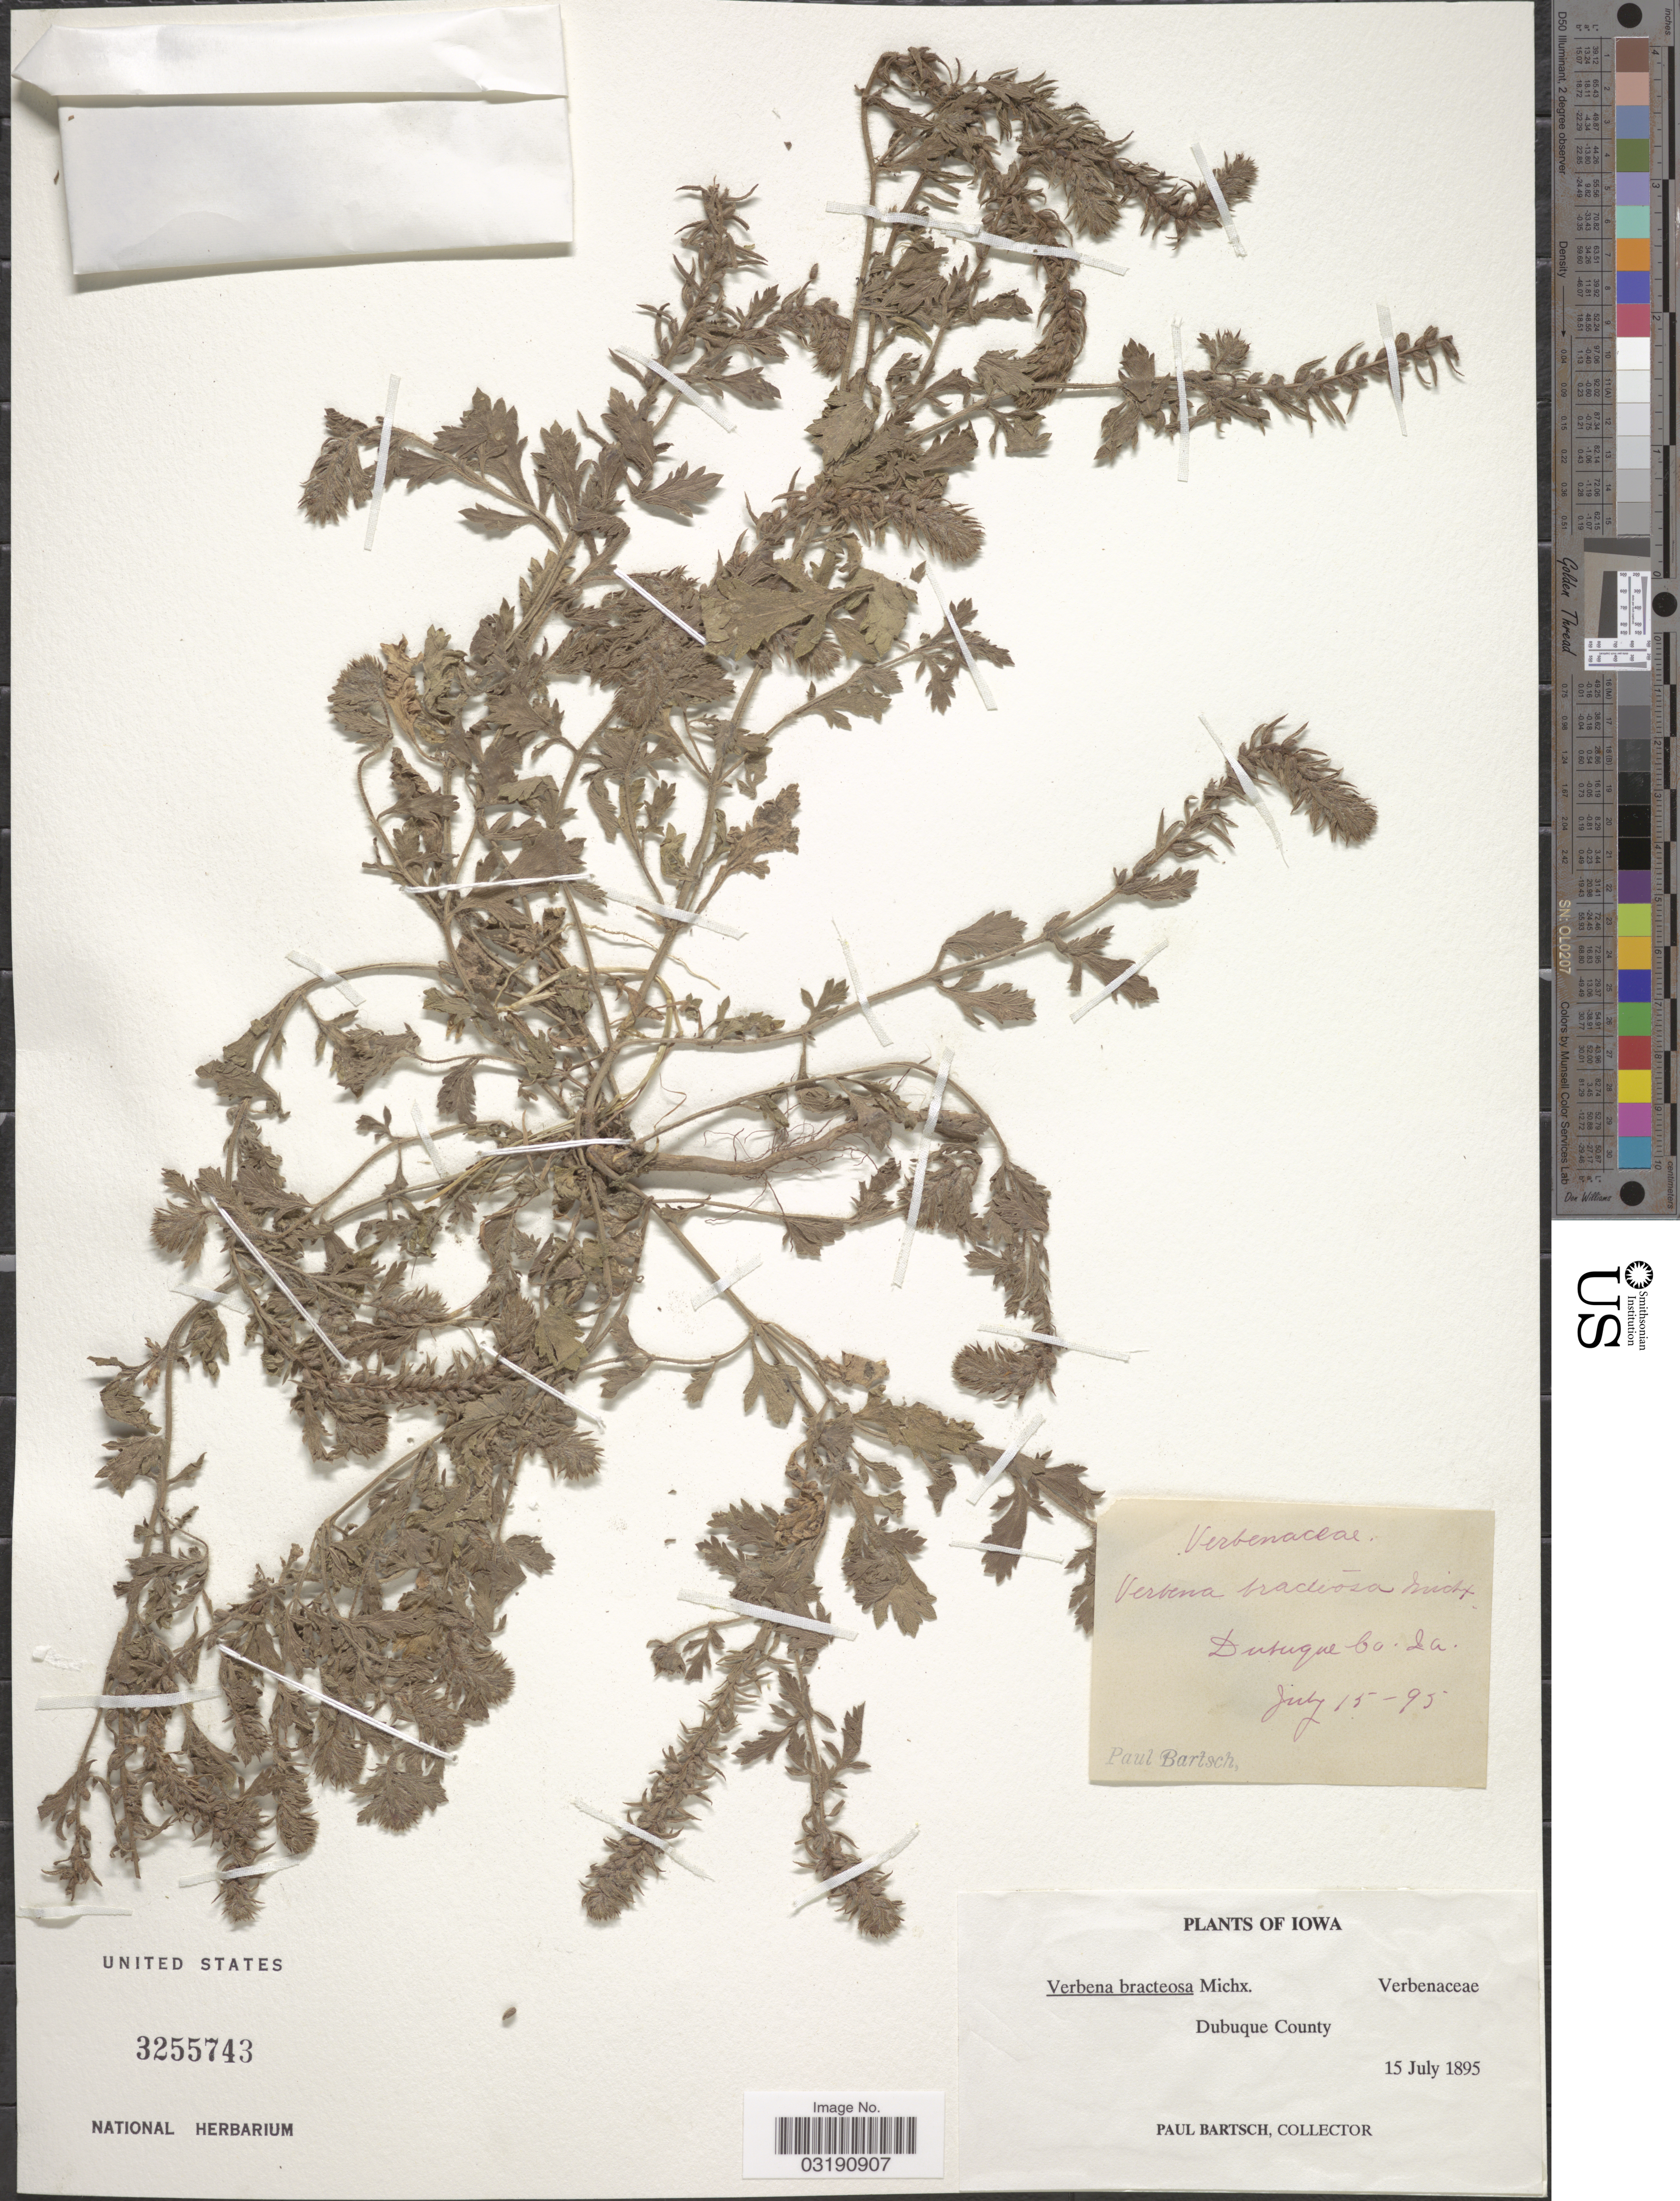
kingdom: Plantae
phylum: Tracheophyta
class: Magnoliopsida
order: Lamiales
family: Verbenaceae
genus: Verbena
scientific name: Verbena bracteata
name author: Cav. ex Lag. & Rodr.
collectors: P. Bartsch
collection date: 1895-07-15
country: United States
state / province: Iowa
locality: Dubuque County.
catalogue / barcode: US 3255743